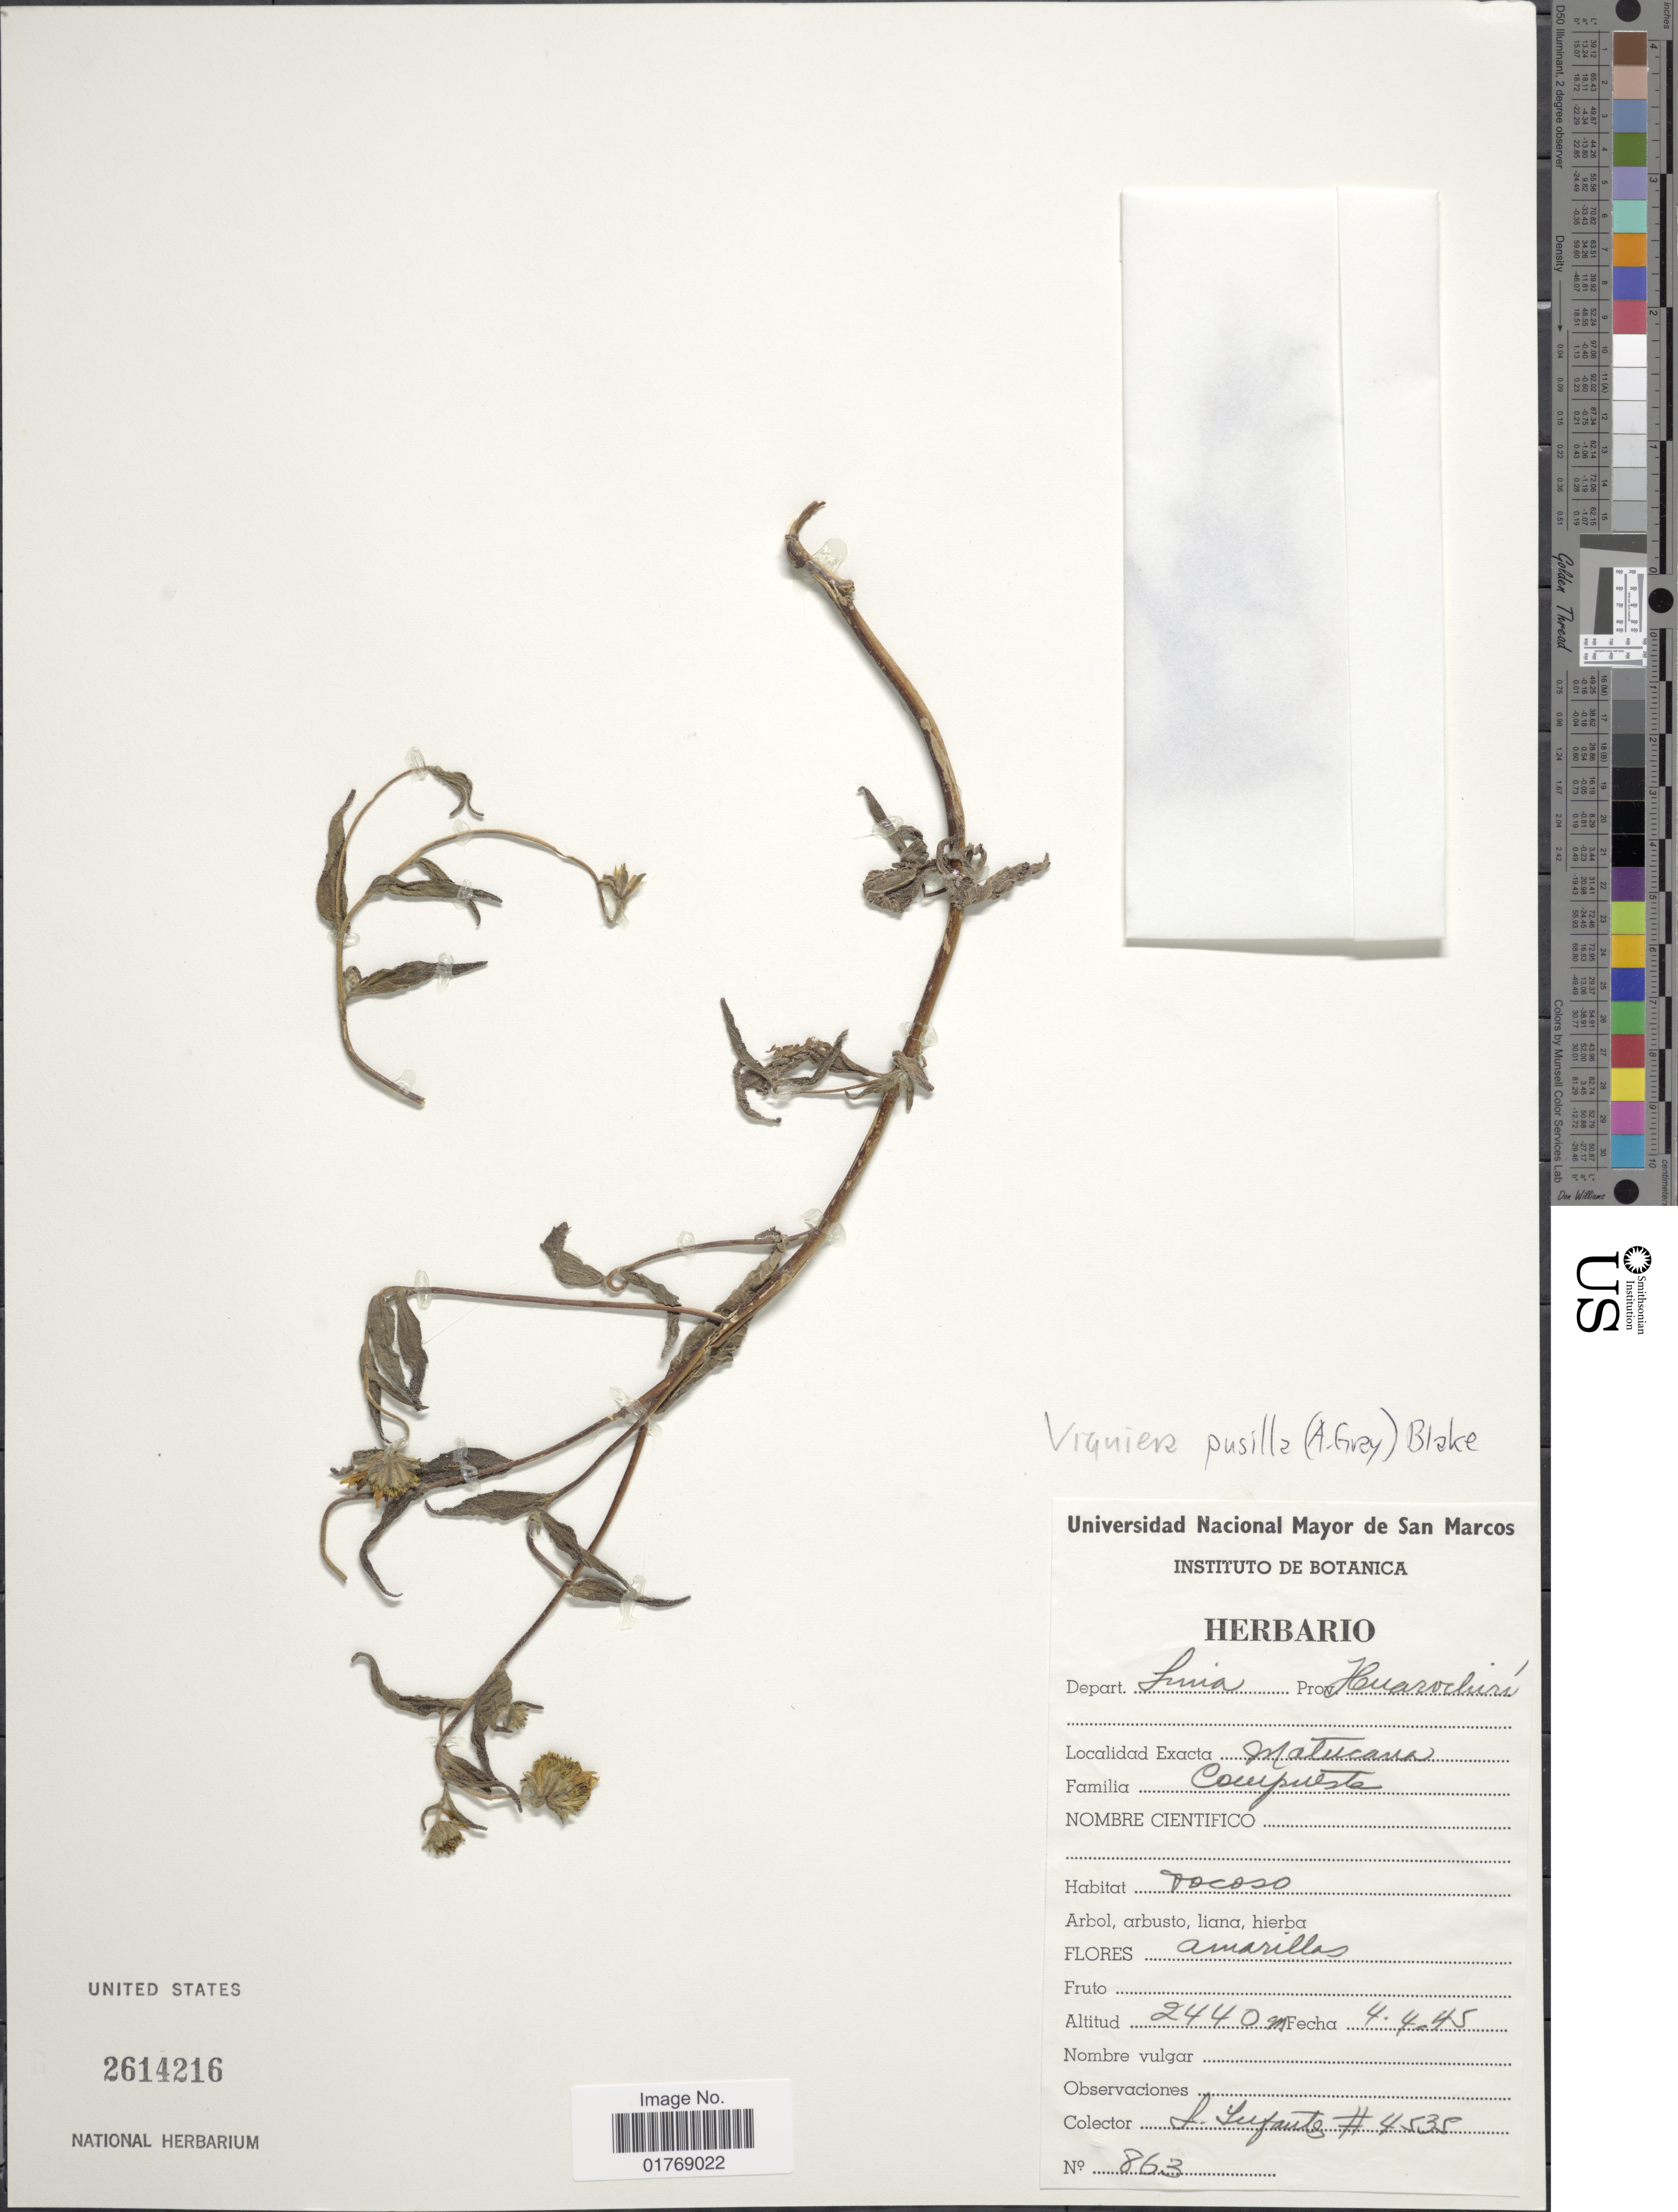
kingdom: Plantae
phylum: Tracheophyta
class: Magnoliopsida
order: Asterales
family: Asteraceae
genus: Viguiera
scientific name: Viguiera pusilla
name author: (A. Gray) S.F. Blake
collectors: L. Sufantes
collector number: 4535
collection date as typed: Transcribed d/m/y: 4/4/45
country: Peru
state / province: Lima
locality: Depart. Lima. Prov. Huarochirí. Matucana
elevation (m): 2440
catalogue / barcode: US 2614216